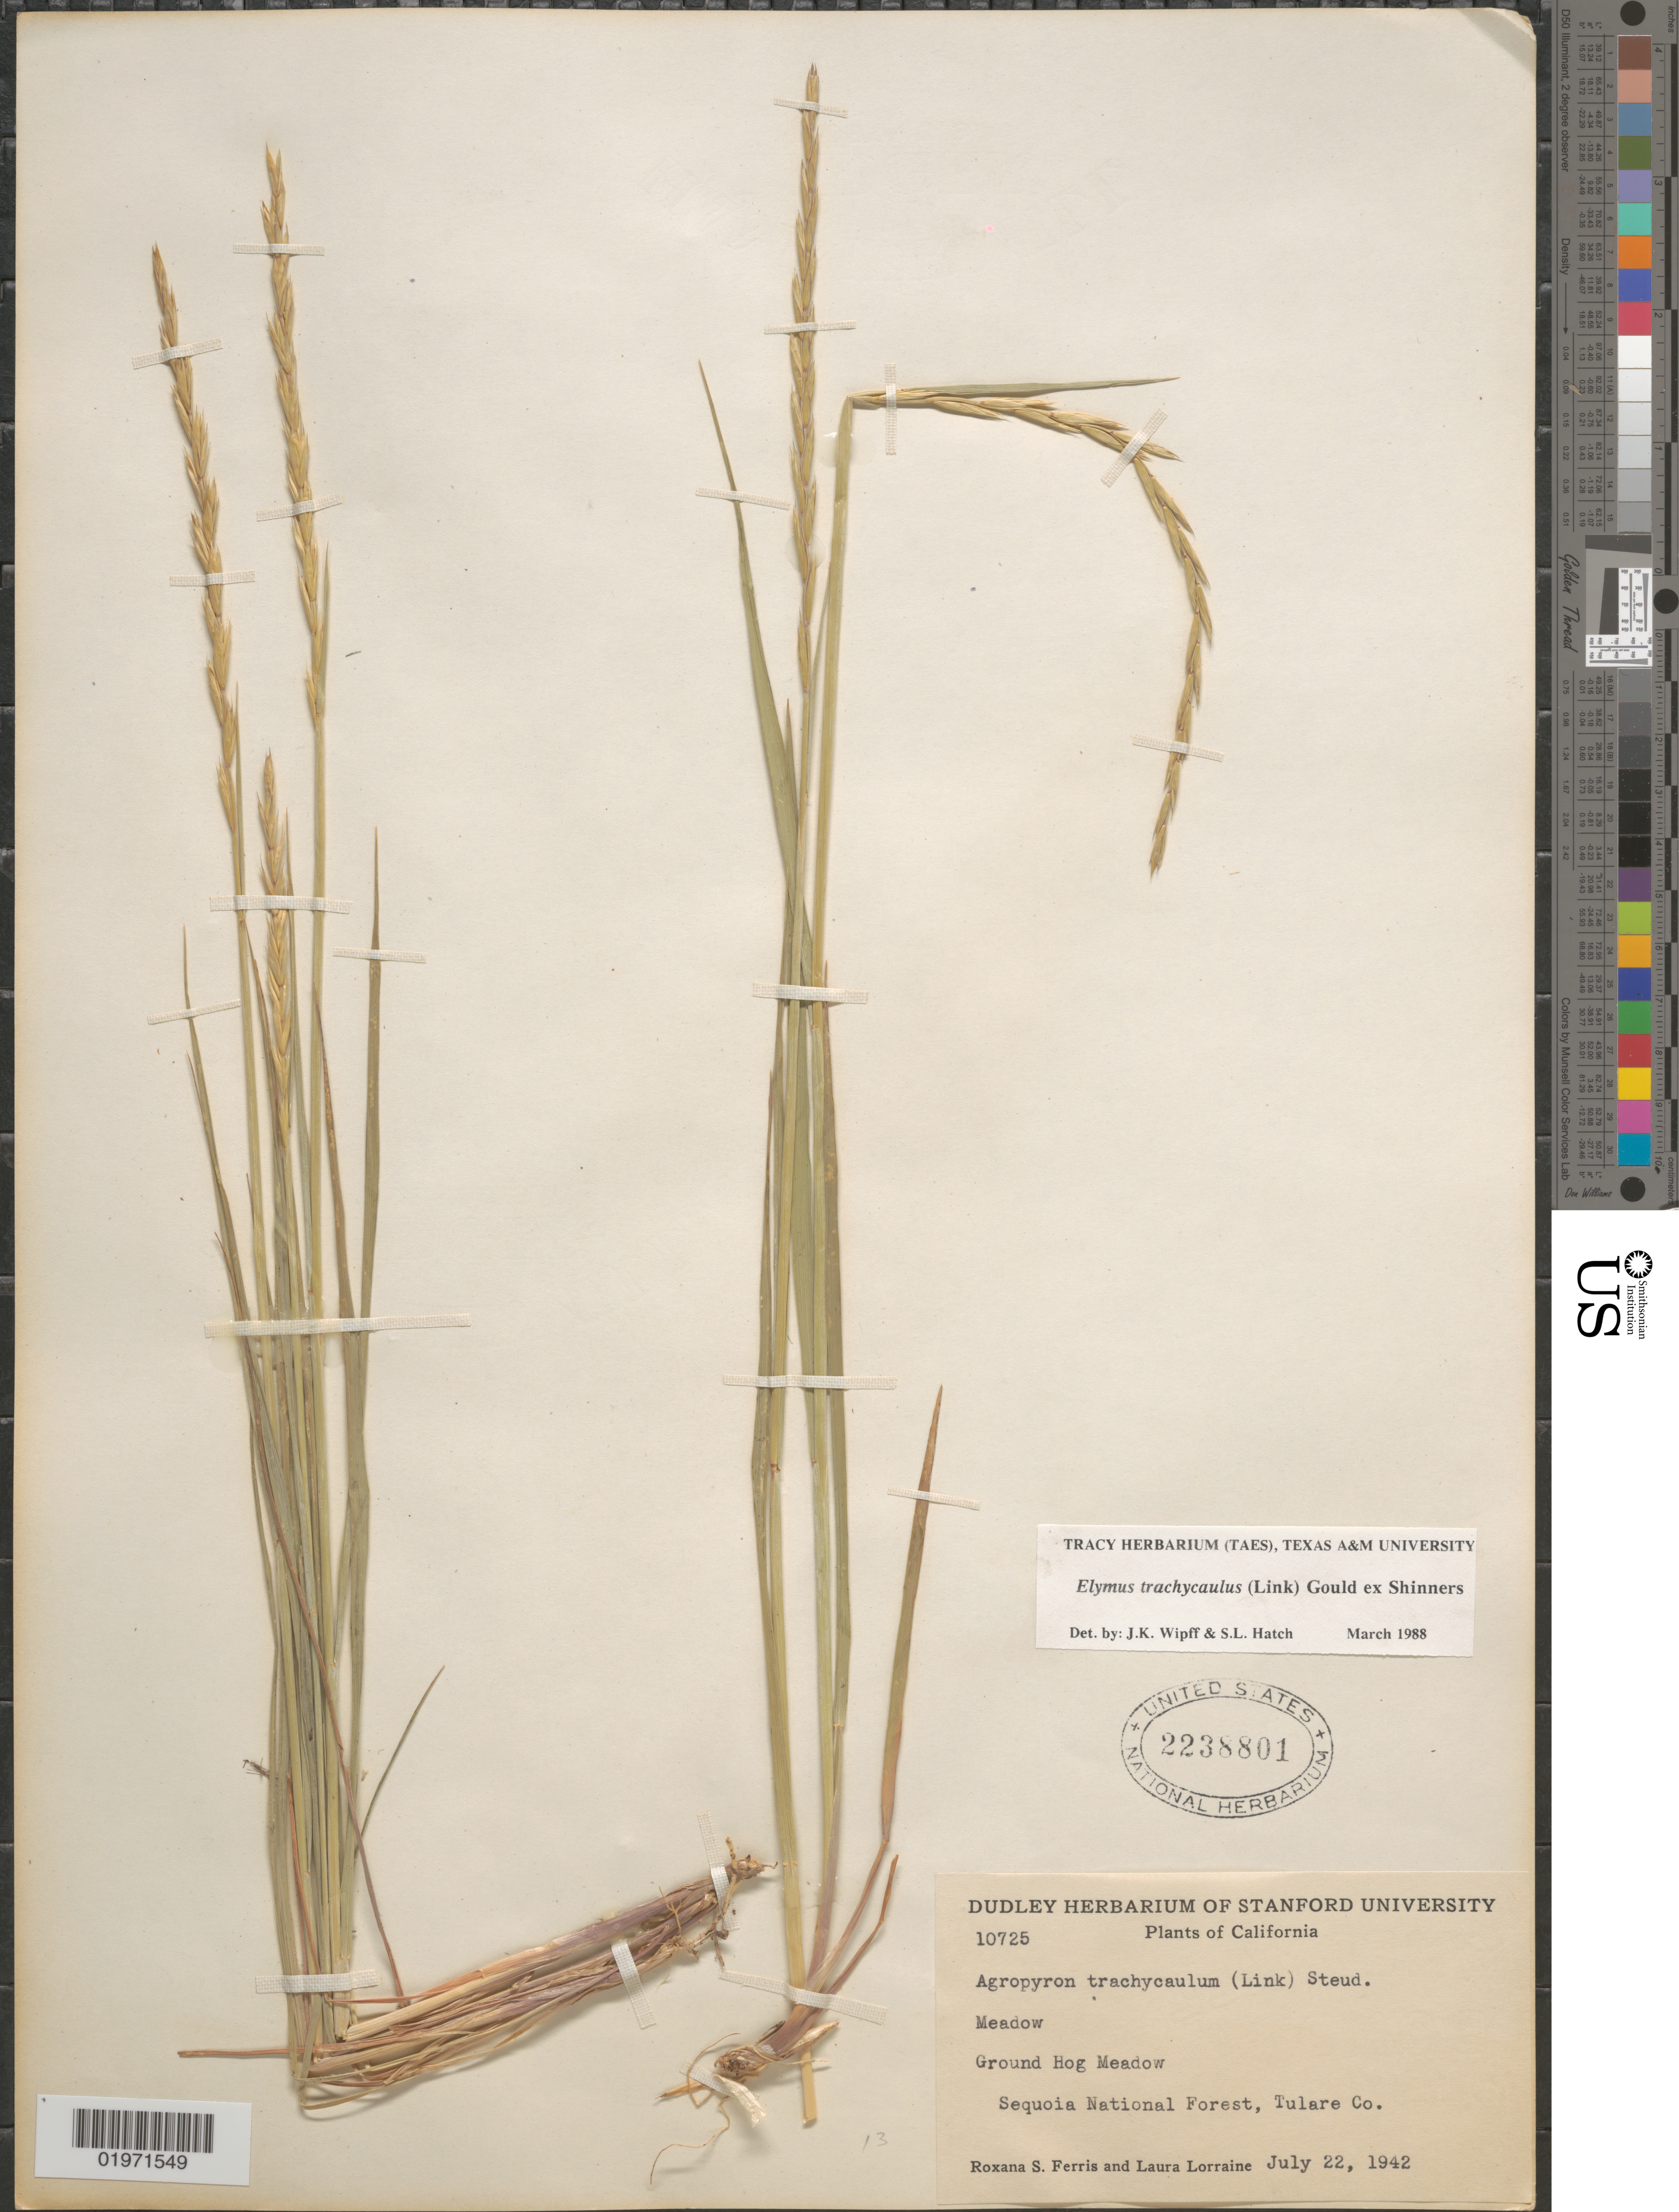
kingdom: Plantae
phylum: Tracheophyta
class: Liliopsida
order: Poales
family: Poaceae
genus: Elymus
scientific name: Elymus trachycaulus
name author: (Link) Gould ex Shinners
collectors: R. S. Ferris & L. Lorraine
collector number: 10725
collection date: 1942-07-22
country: United States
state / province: California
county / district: Tulare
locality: Ground Hog Meadow. Sequoia National Forest, Tulare Co.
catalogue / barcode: US 2238801